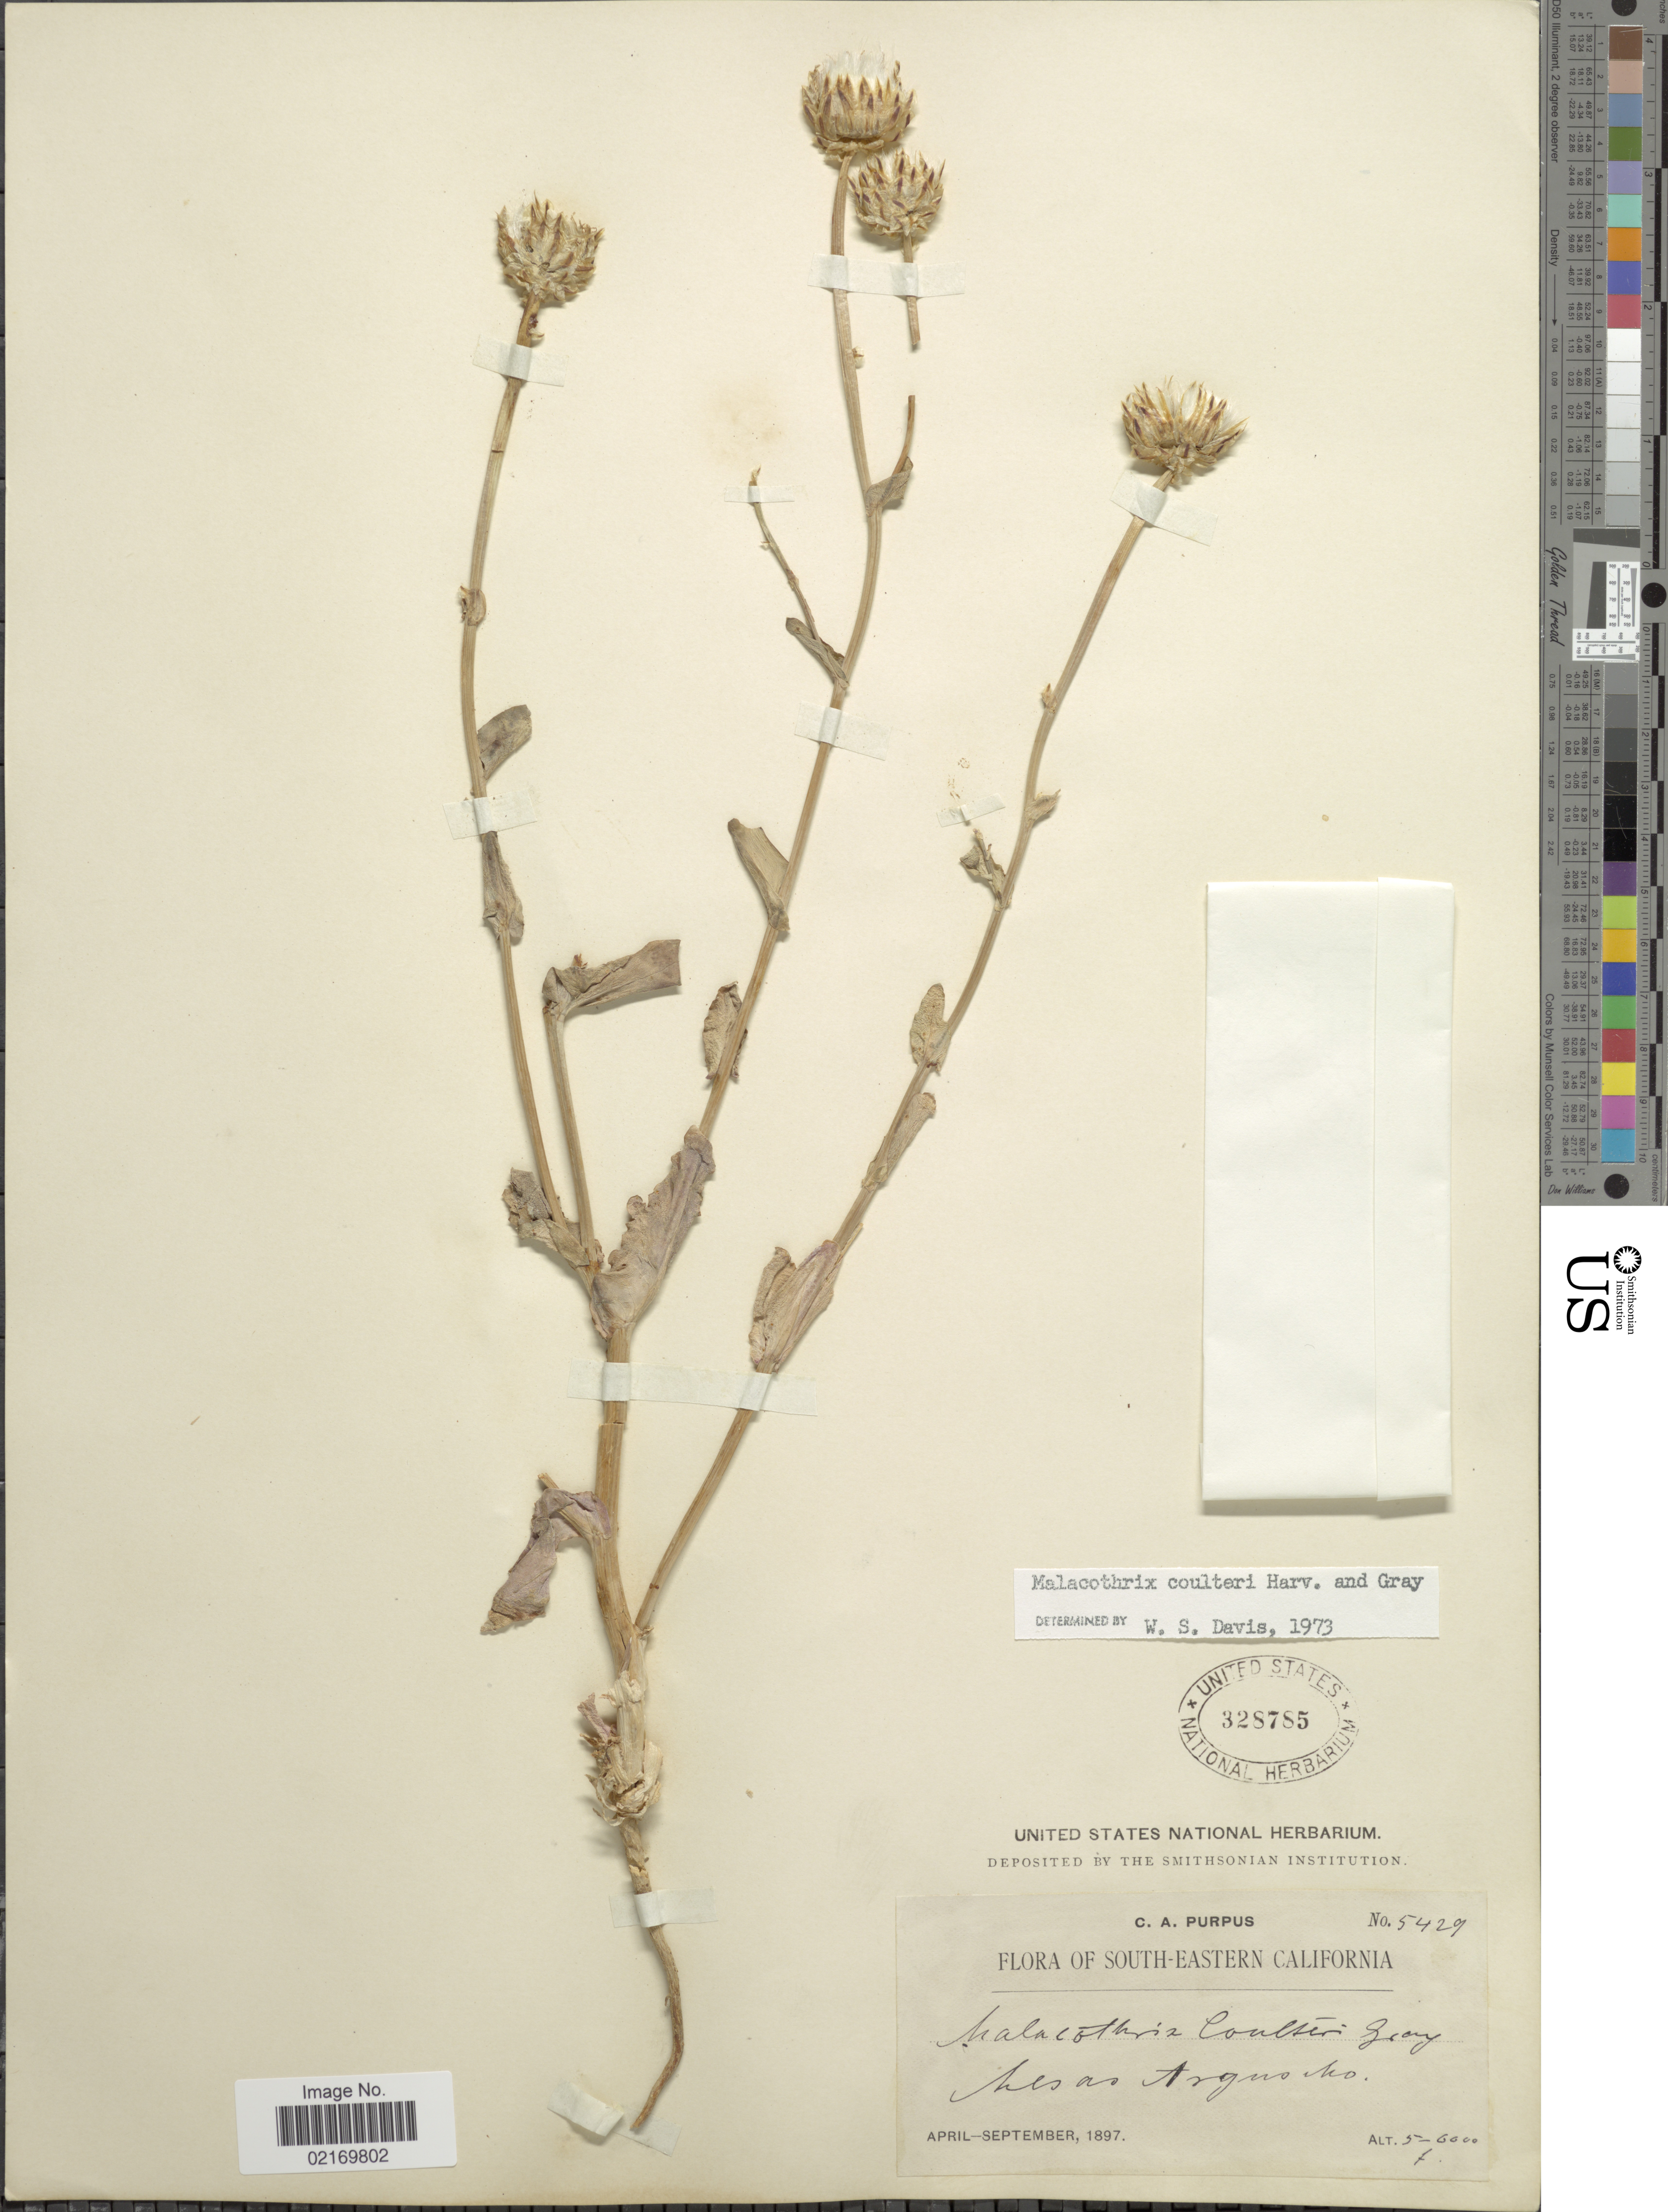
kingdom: Plantae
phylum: Tracheophyta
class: Magnoliopsida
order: Asterales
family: Asteraceae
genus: Malacothrix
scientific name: Malacothrix coulteri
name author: Harv. & A. Gray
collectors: C. A. Purpus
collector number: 5429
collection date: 1897-04/1897-09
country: United States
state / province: California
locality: South-Eastern California, Mesas Argus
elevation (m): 1524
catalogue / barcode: US 328785